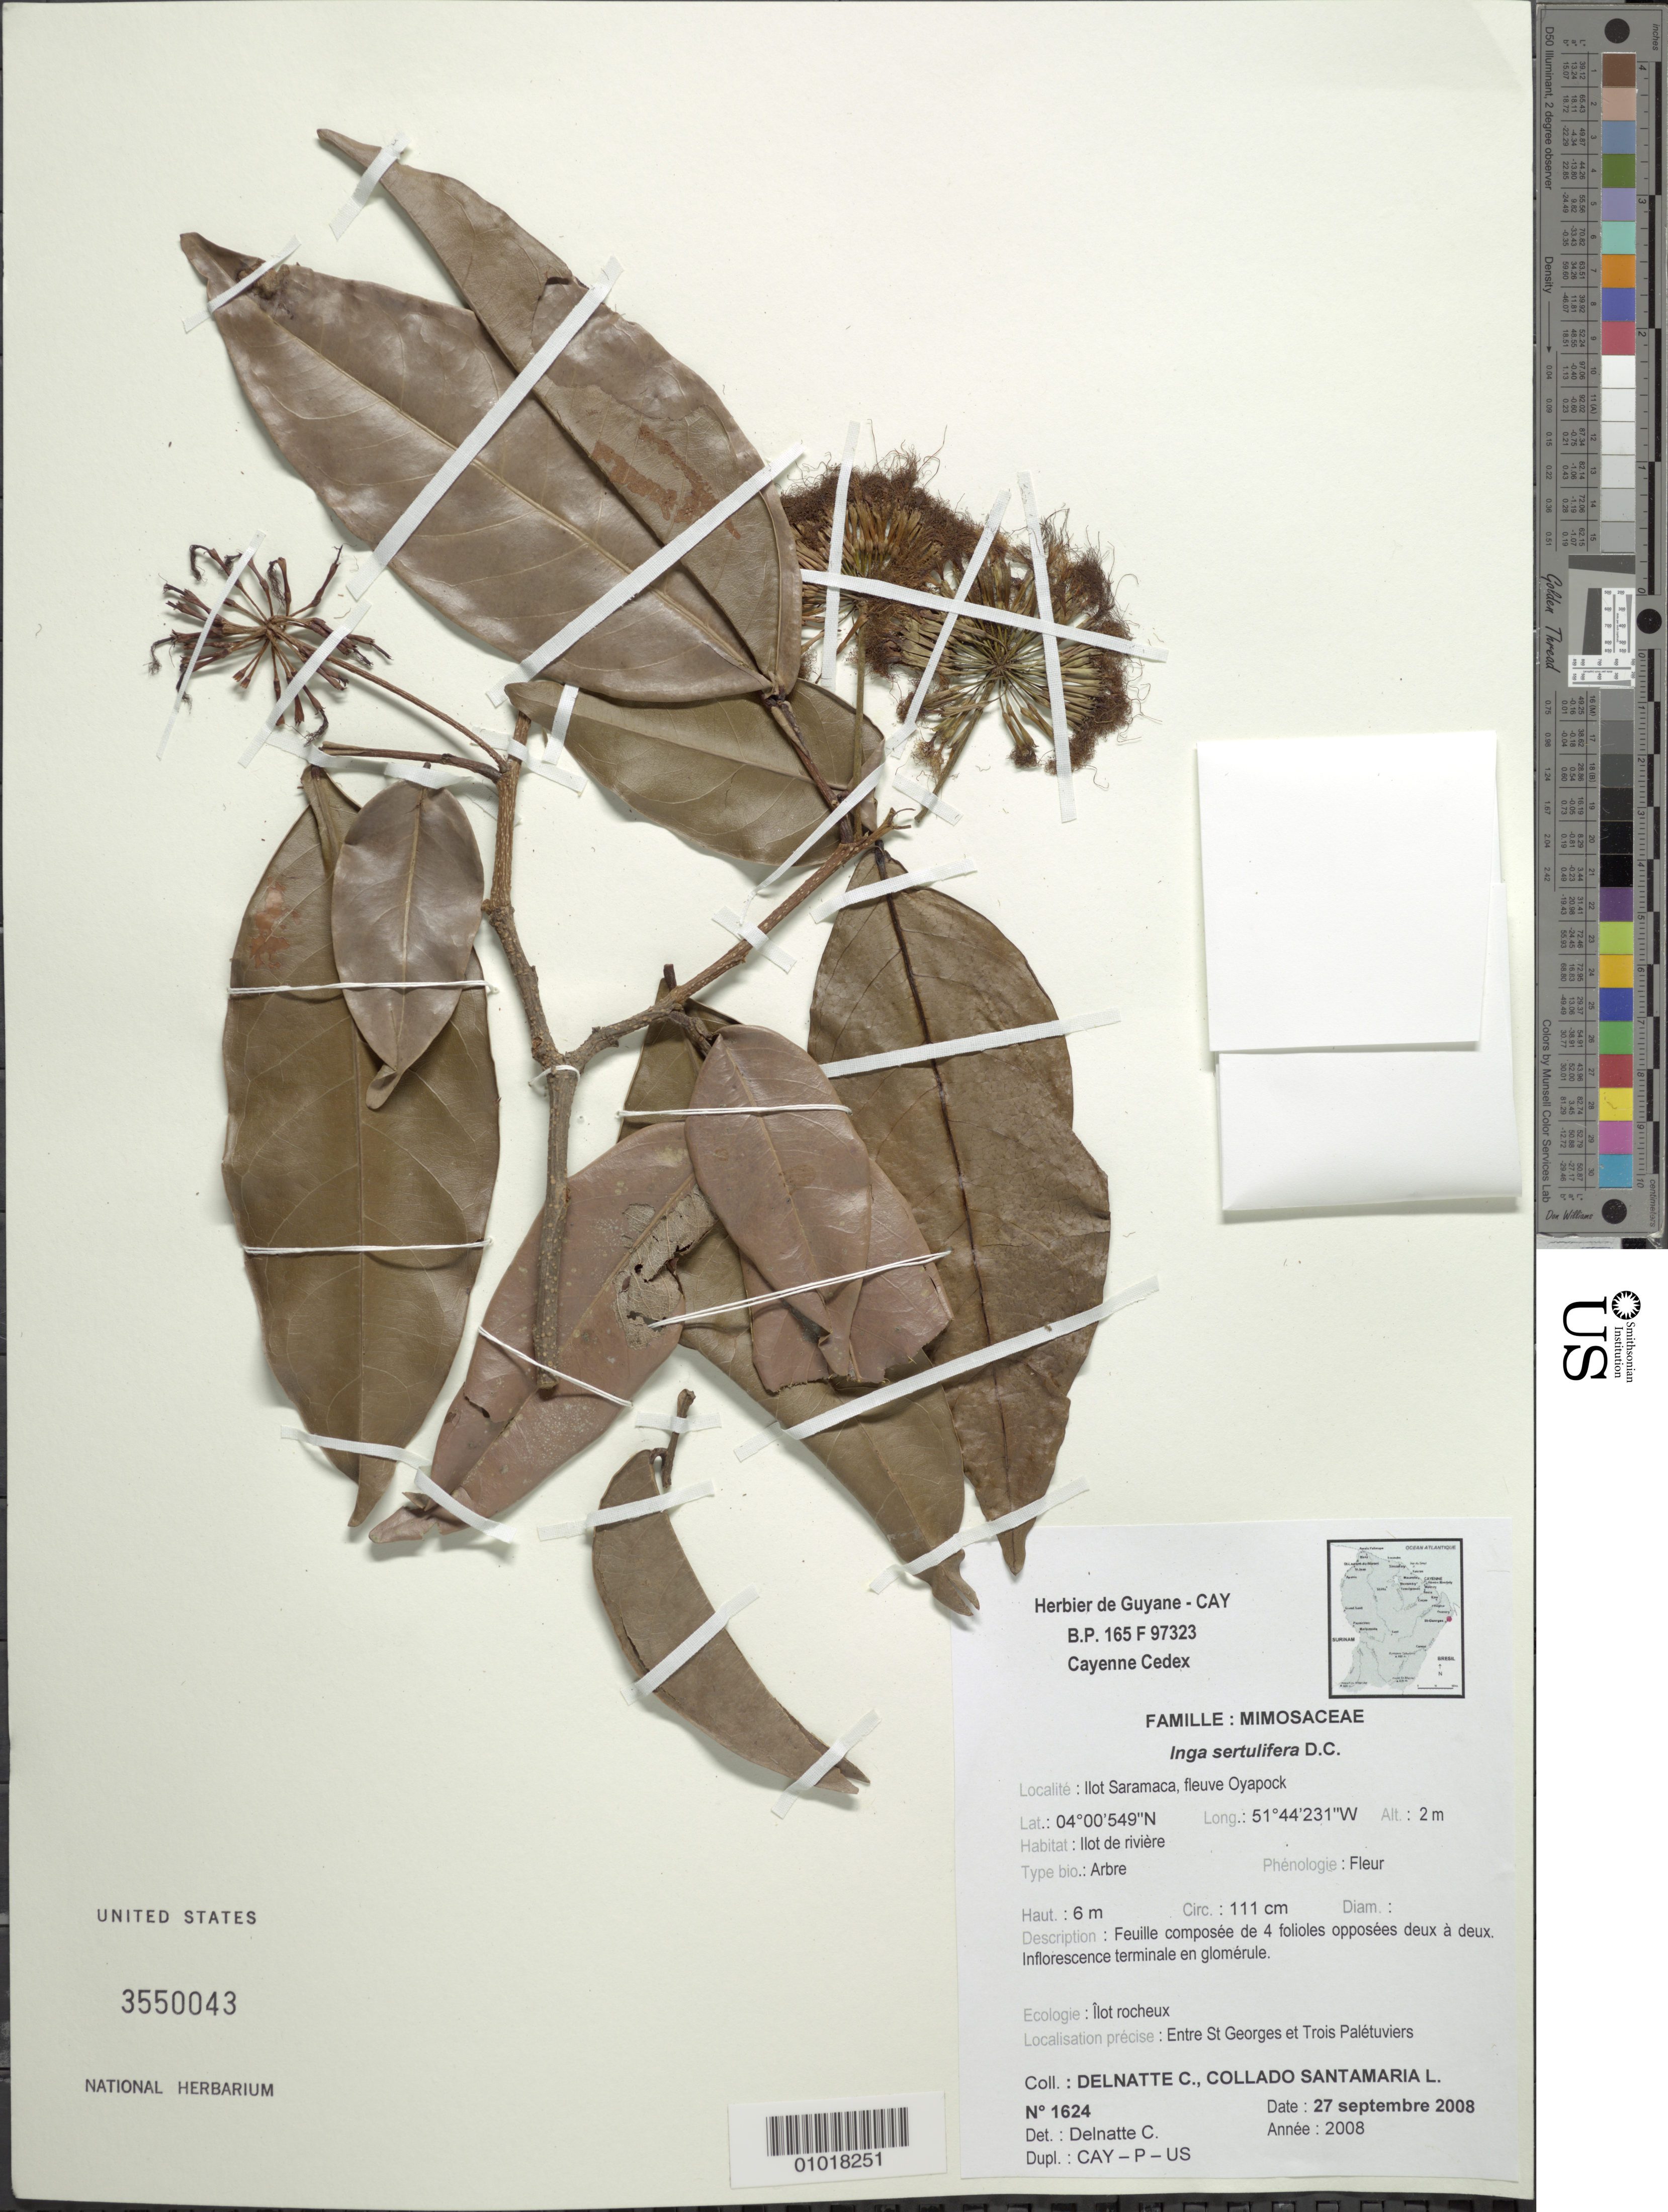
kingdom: Plantae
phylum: Tracheophyta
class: Magnoliopsida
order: Fabales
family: Fabaceae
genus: Inga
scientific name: Inga sertulifera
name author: DC.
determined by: Delnatte, C.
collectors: C. Delnatte & L. Collado Santamaria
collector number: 1624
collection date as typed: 27-Sep-08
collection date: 2008-09-27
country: French Guiana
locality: Ilot Saramaca, fleuve Oyapock. Entre St. Georges et Trois Palétuviers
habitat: Ilot rocheux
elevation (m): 2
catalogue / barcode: US 3550043